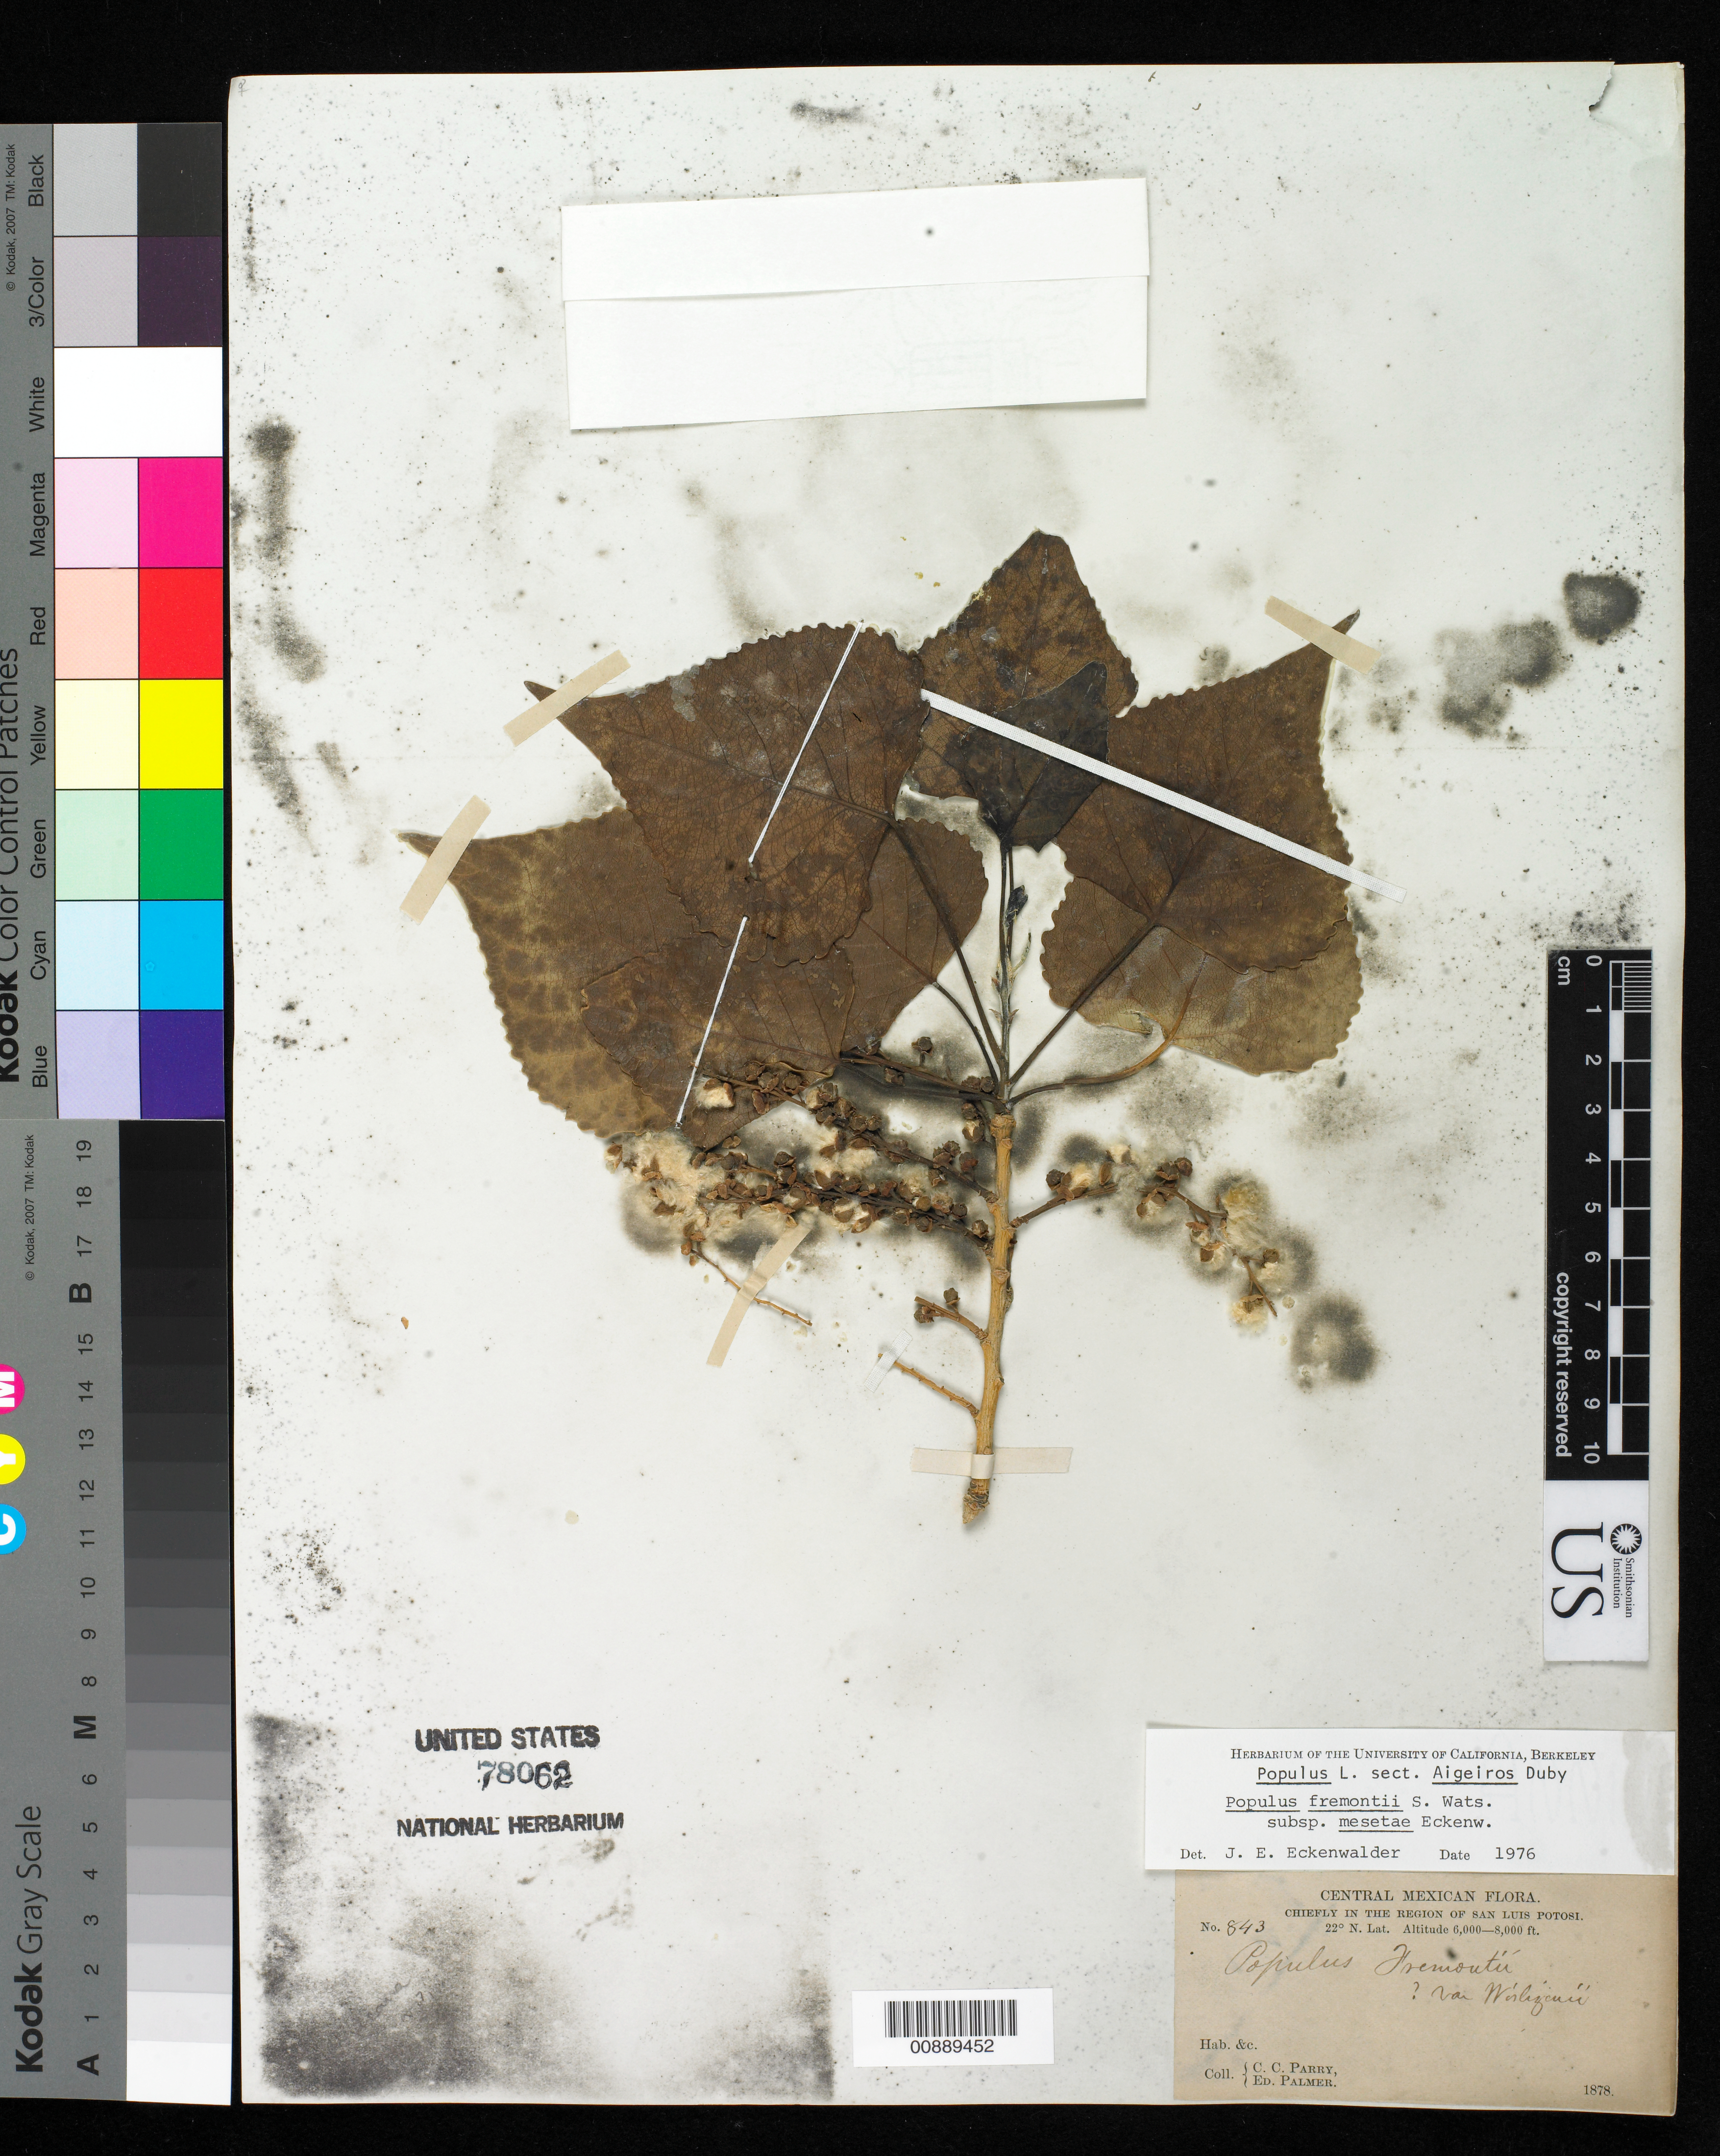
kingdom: Plantae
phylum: Tracheophyta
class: Magnoliopsida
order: Malpighiales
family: Salicaceae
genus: Populus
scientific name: Populus fremontii subsp. mesetae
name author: Eckenw.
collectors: C. C. Parry & E. Palmer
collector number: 843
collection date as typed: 1878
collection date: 1878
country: Mexico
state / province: San Luis Potosí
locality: Chiefly in the region of San Luis Potosí.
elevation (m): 1829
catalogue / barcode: US 78062